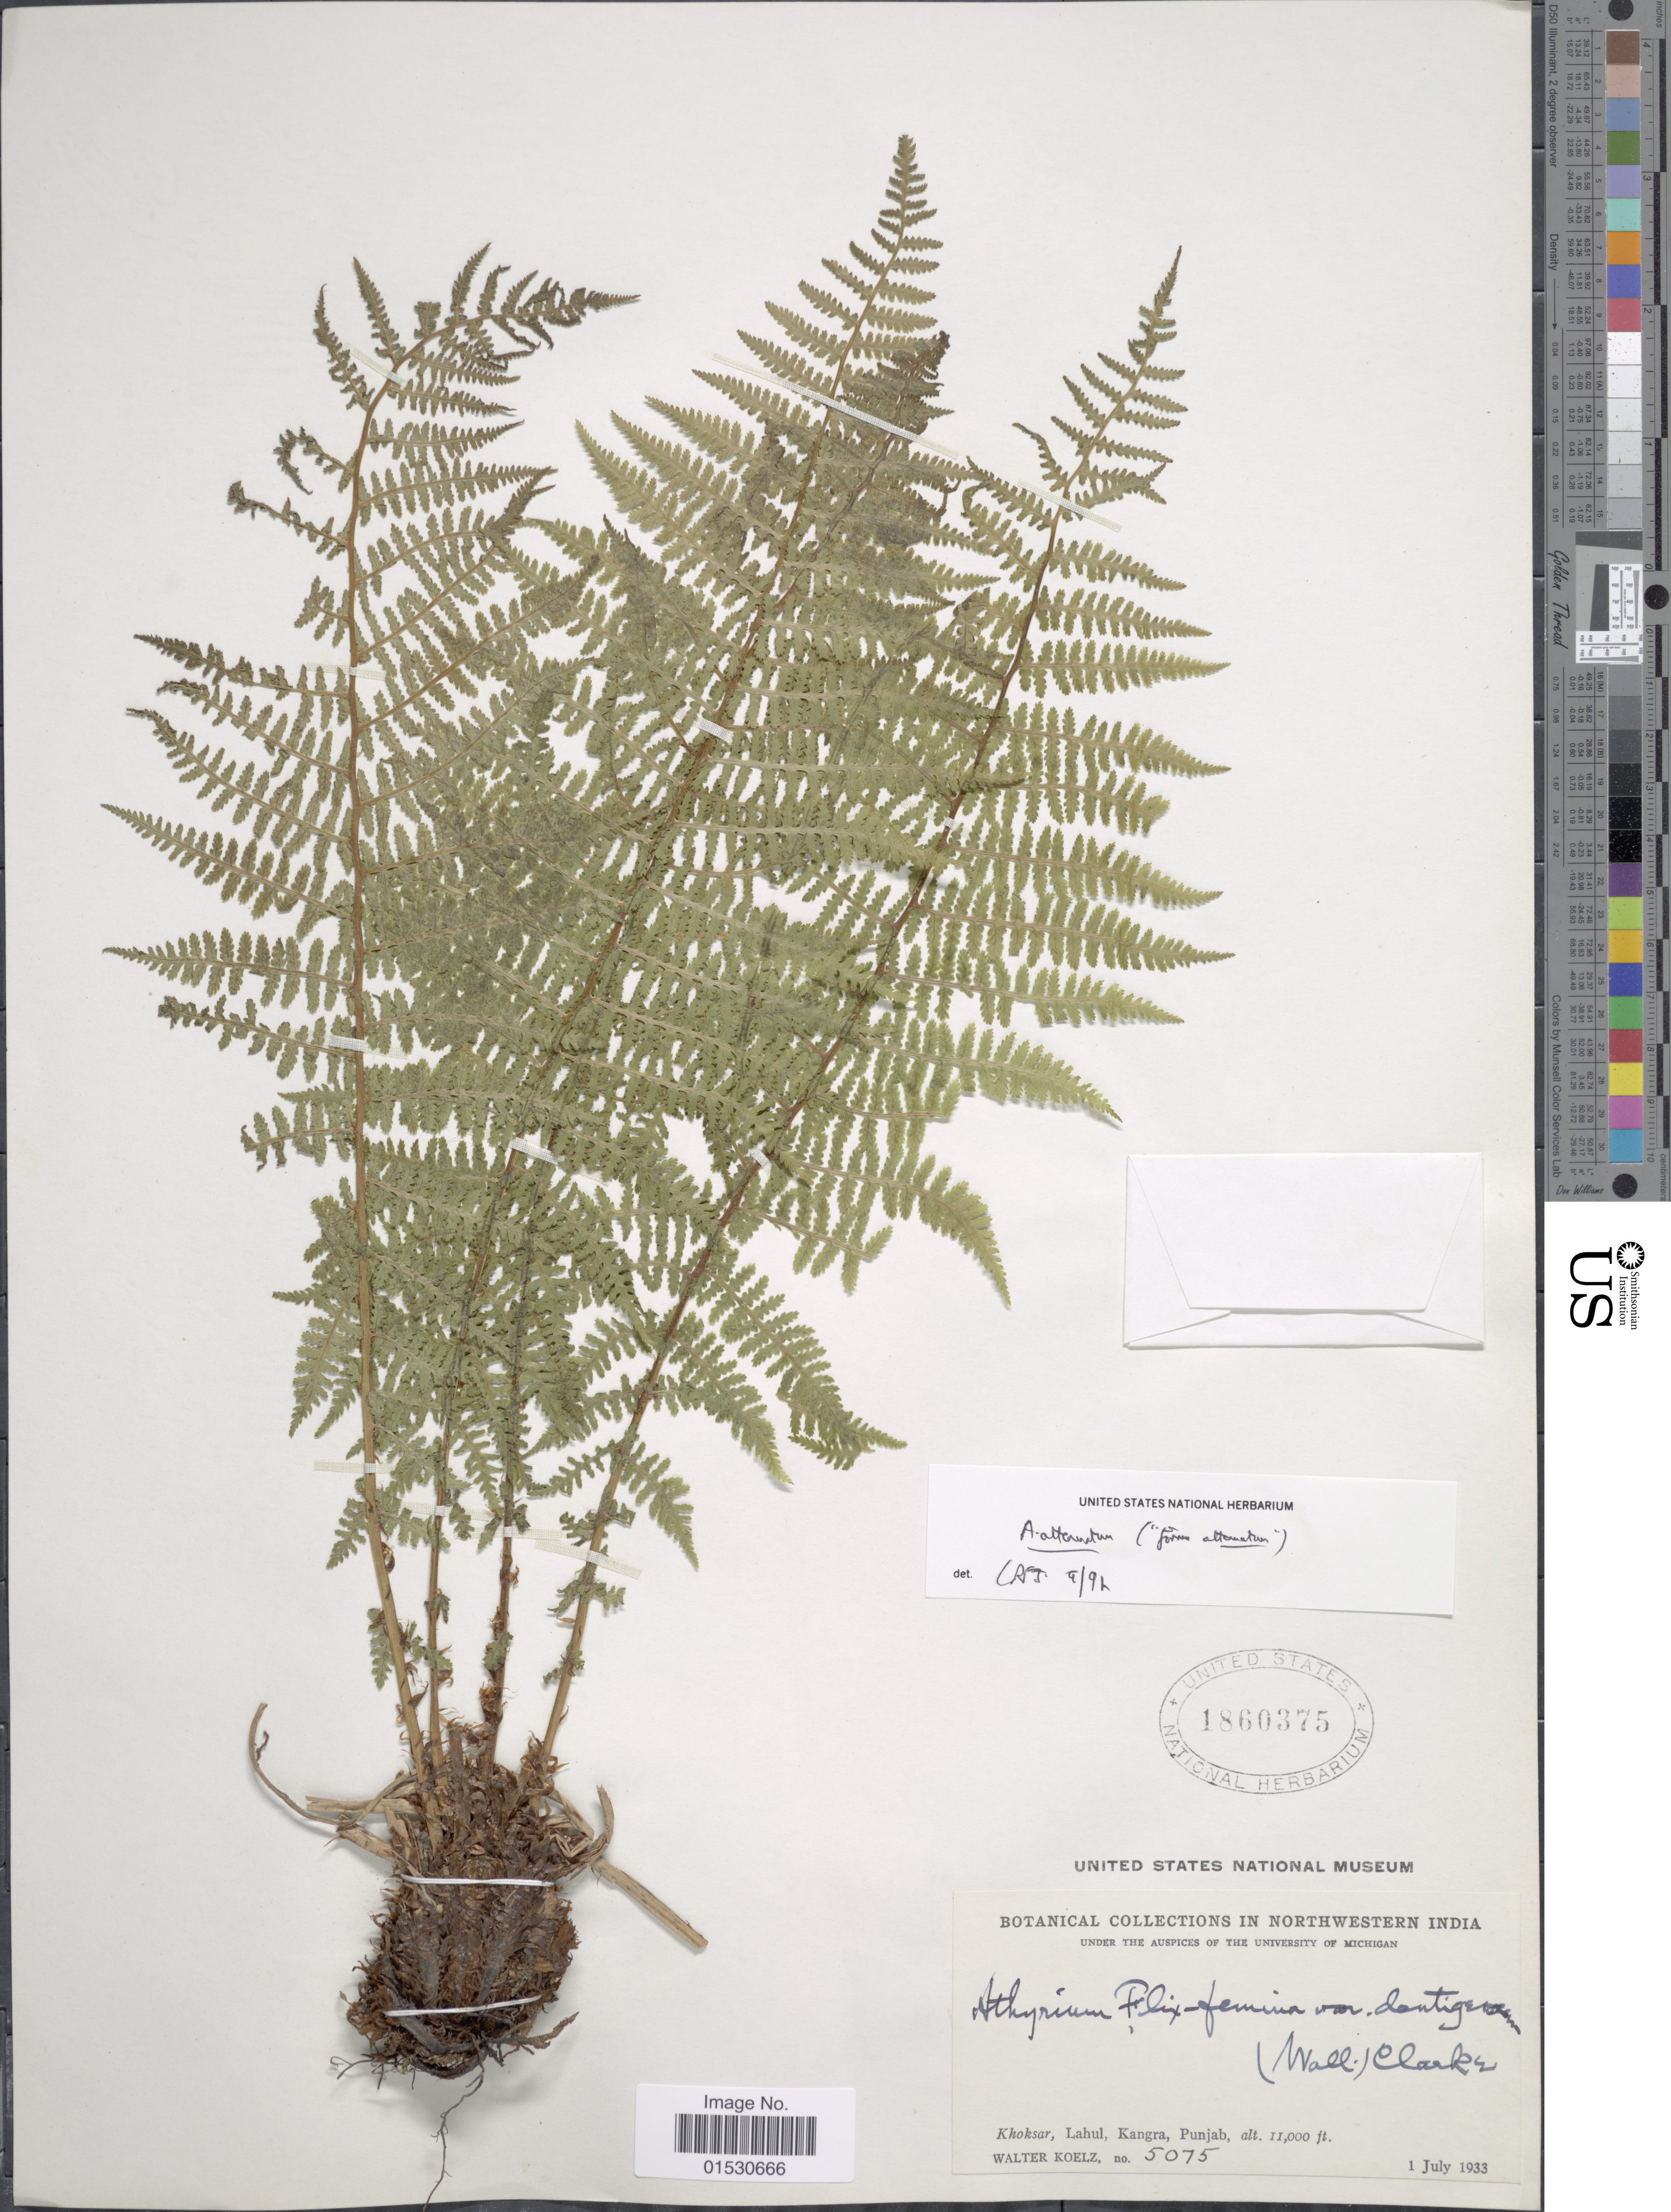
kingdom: Plantae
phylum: Tracheophyta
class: Polypodiopsida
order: Polypodiales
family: Athyriaceae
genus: Athyrium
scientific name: Athyrium filix-femina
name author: (L.) Roth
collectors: W. N. Koelz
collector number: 5075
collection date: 1933-07-01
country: India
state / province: Himachal Pradesh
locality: Northwestern India, Khoksar, Lahul, Kangra, Punjab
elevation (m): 3353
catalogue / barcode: US 1860375